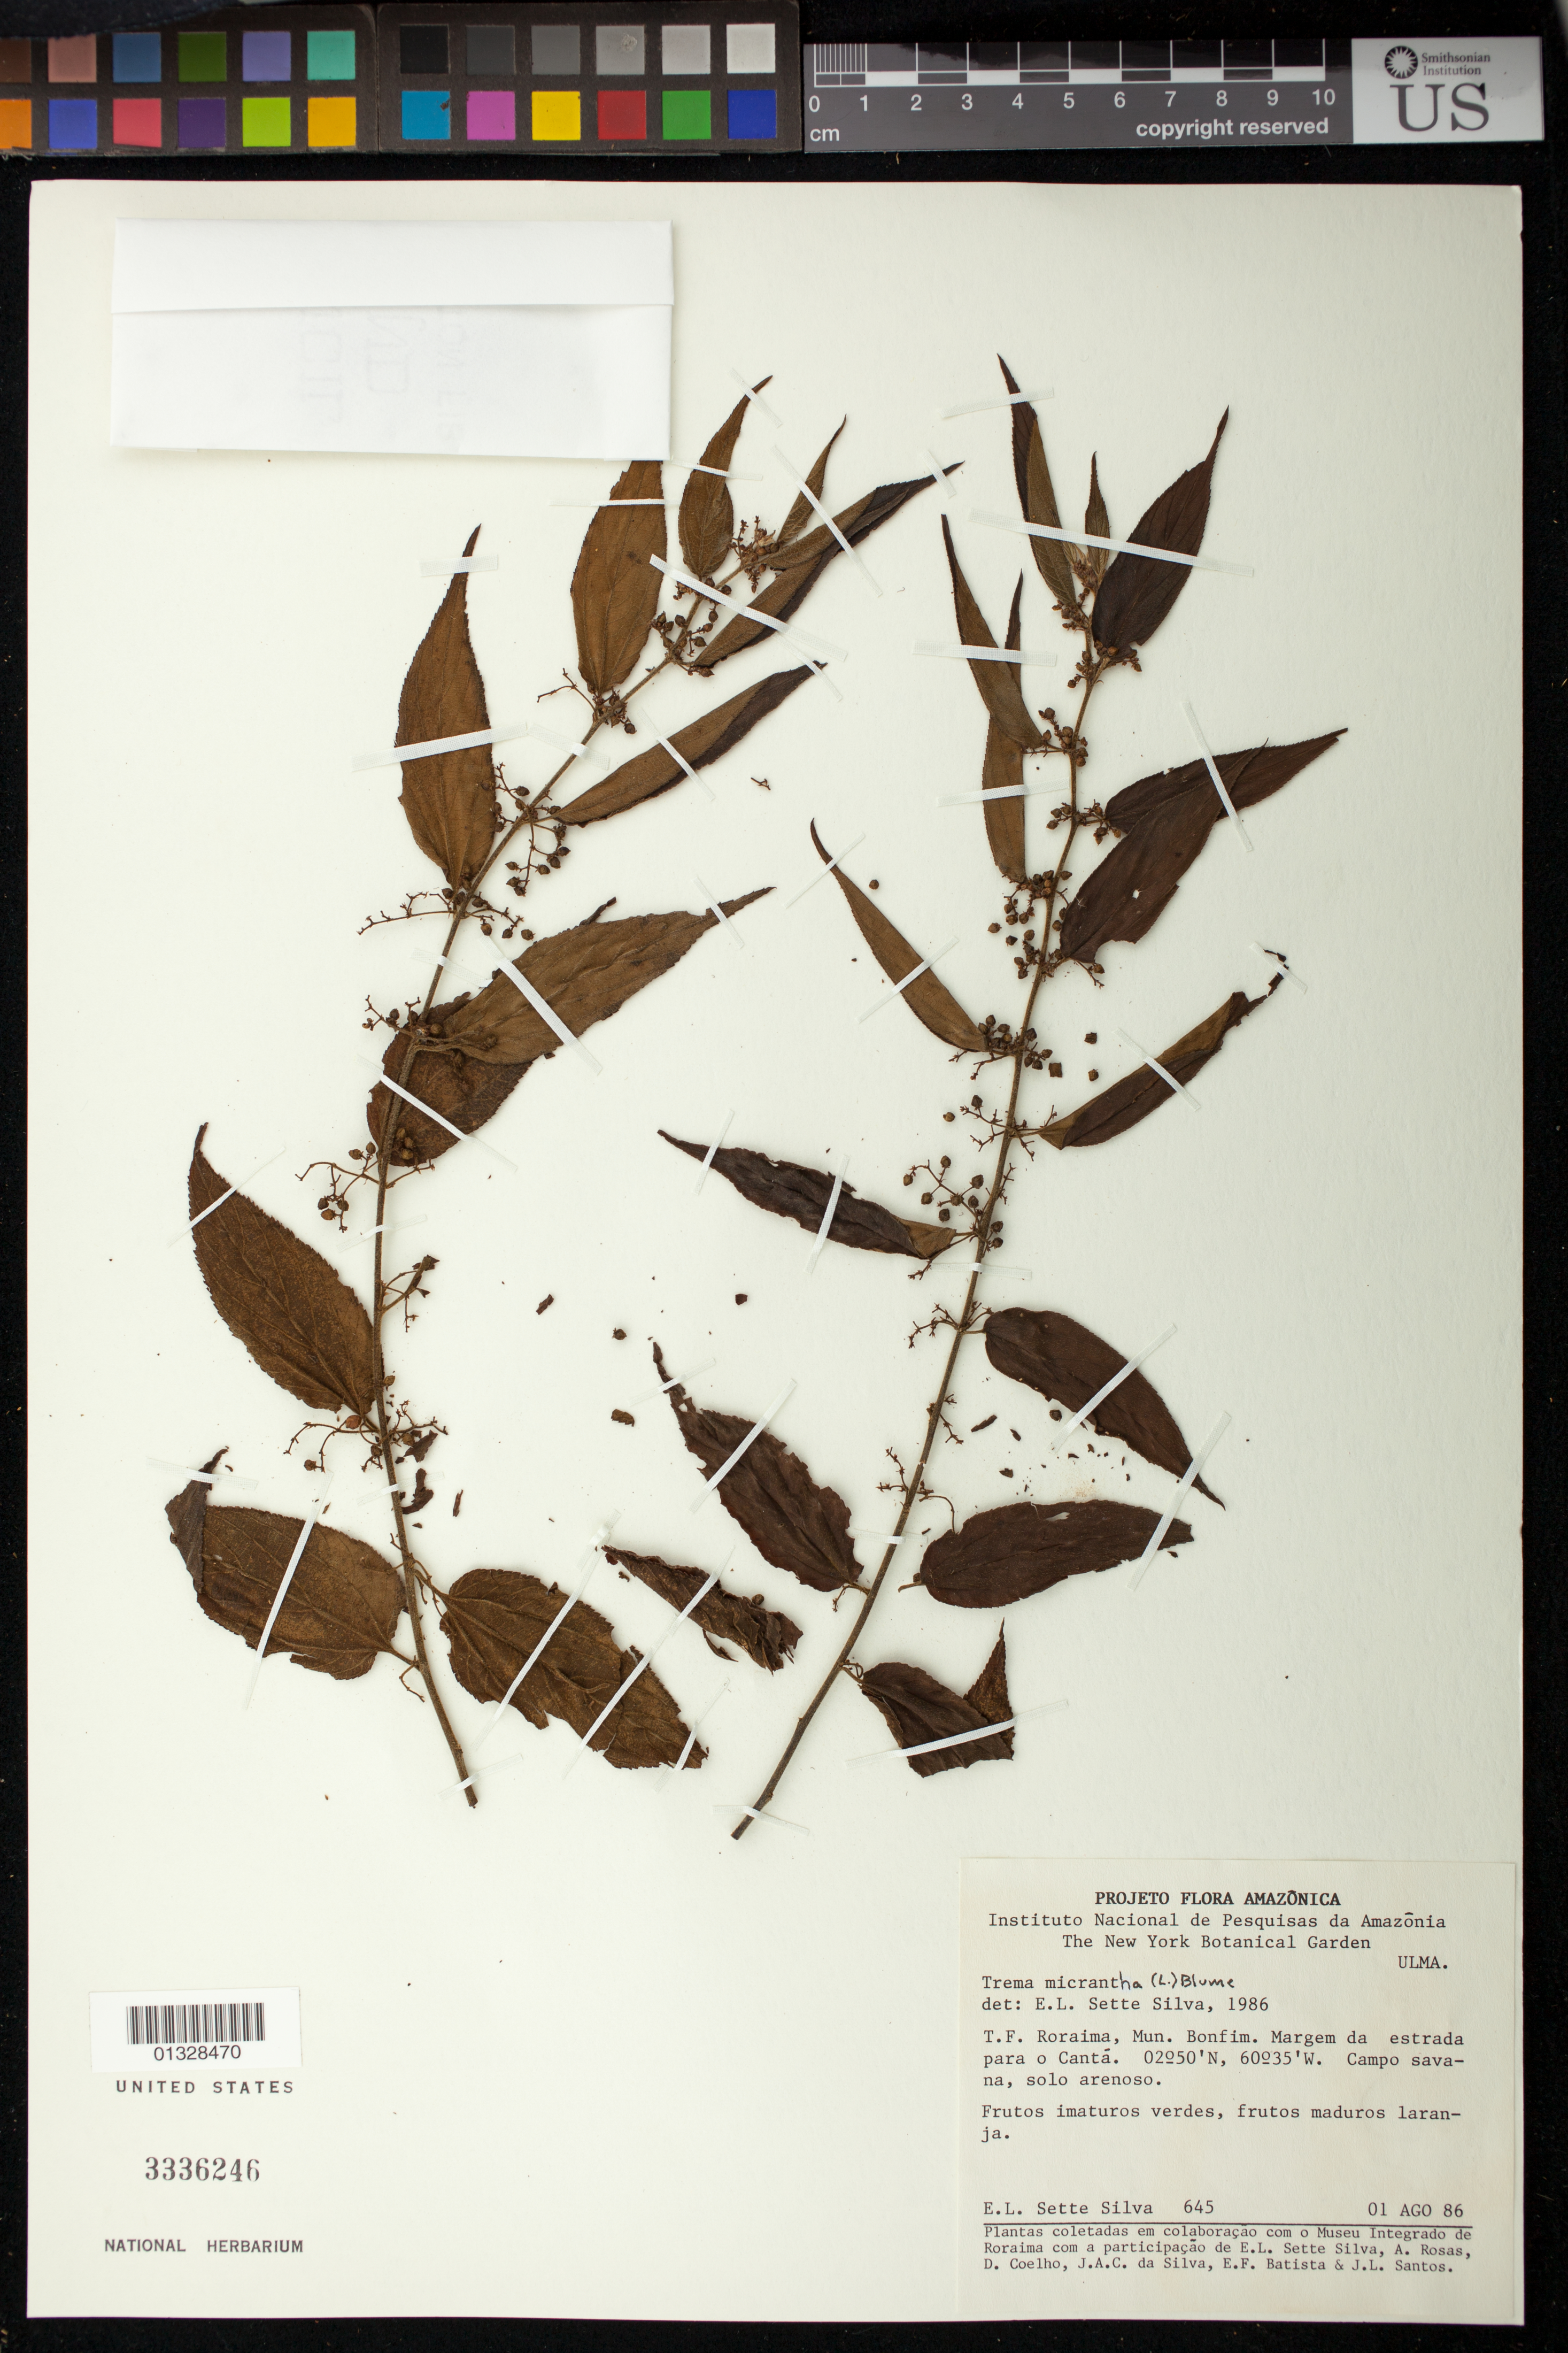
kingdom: Plantae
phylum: Tracheophyta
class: Magnoliopsida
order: Rosales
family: Cannabaceae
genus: Trema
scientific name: Trema micranthum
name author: (L.) Blume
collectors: E. L. Sette Silva, A. Rosas, D. Coelho, J. A. C. Silva, E. F. Batista & J. L. Santos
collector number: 645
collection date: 1986-08-01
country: Brazil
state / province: Roraima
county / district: Bonfim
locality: Margem da estrada para o Cantá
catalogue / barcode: US 3336246